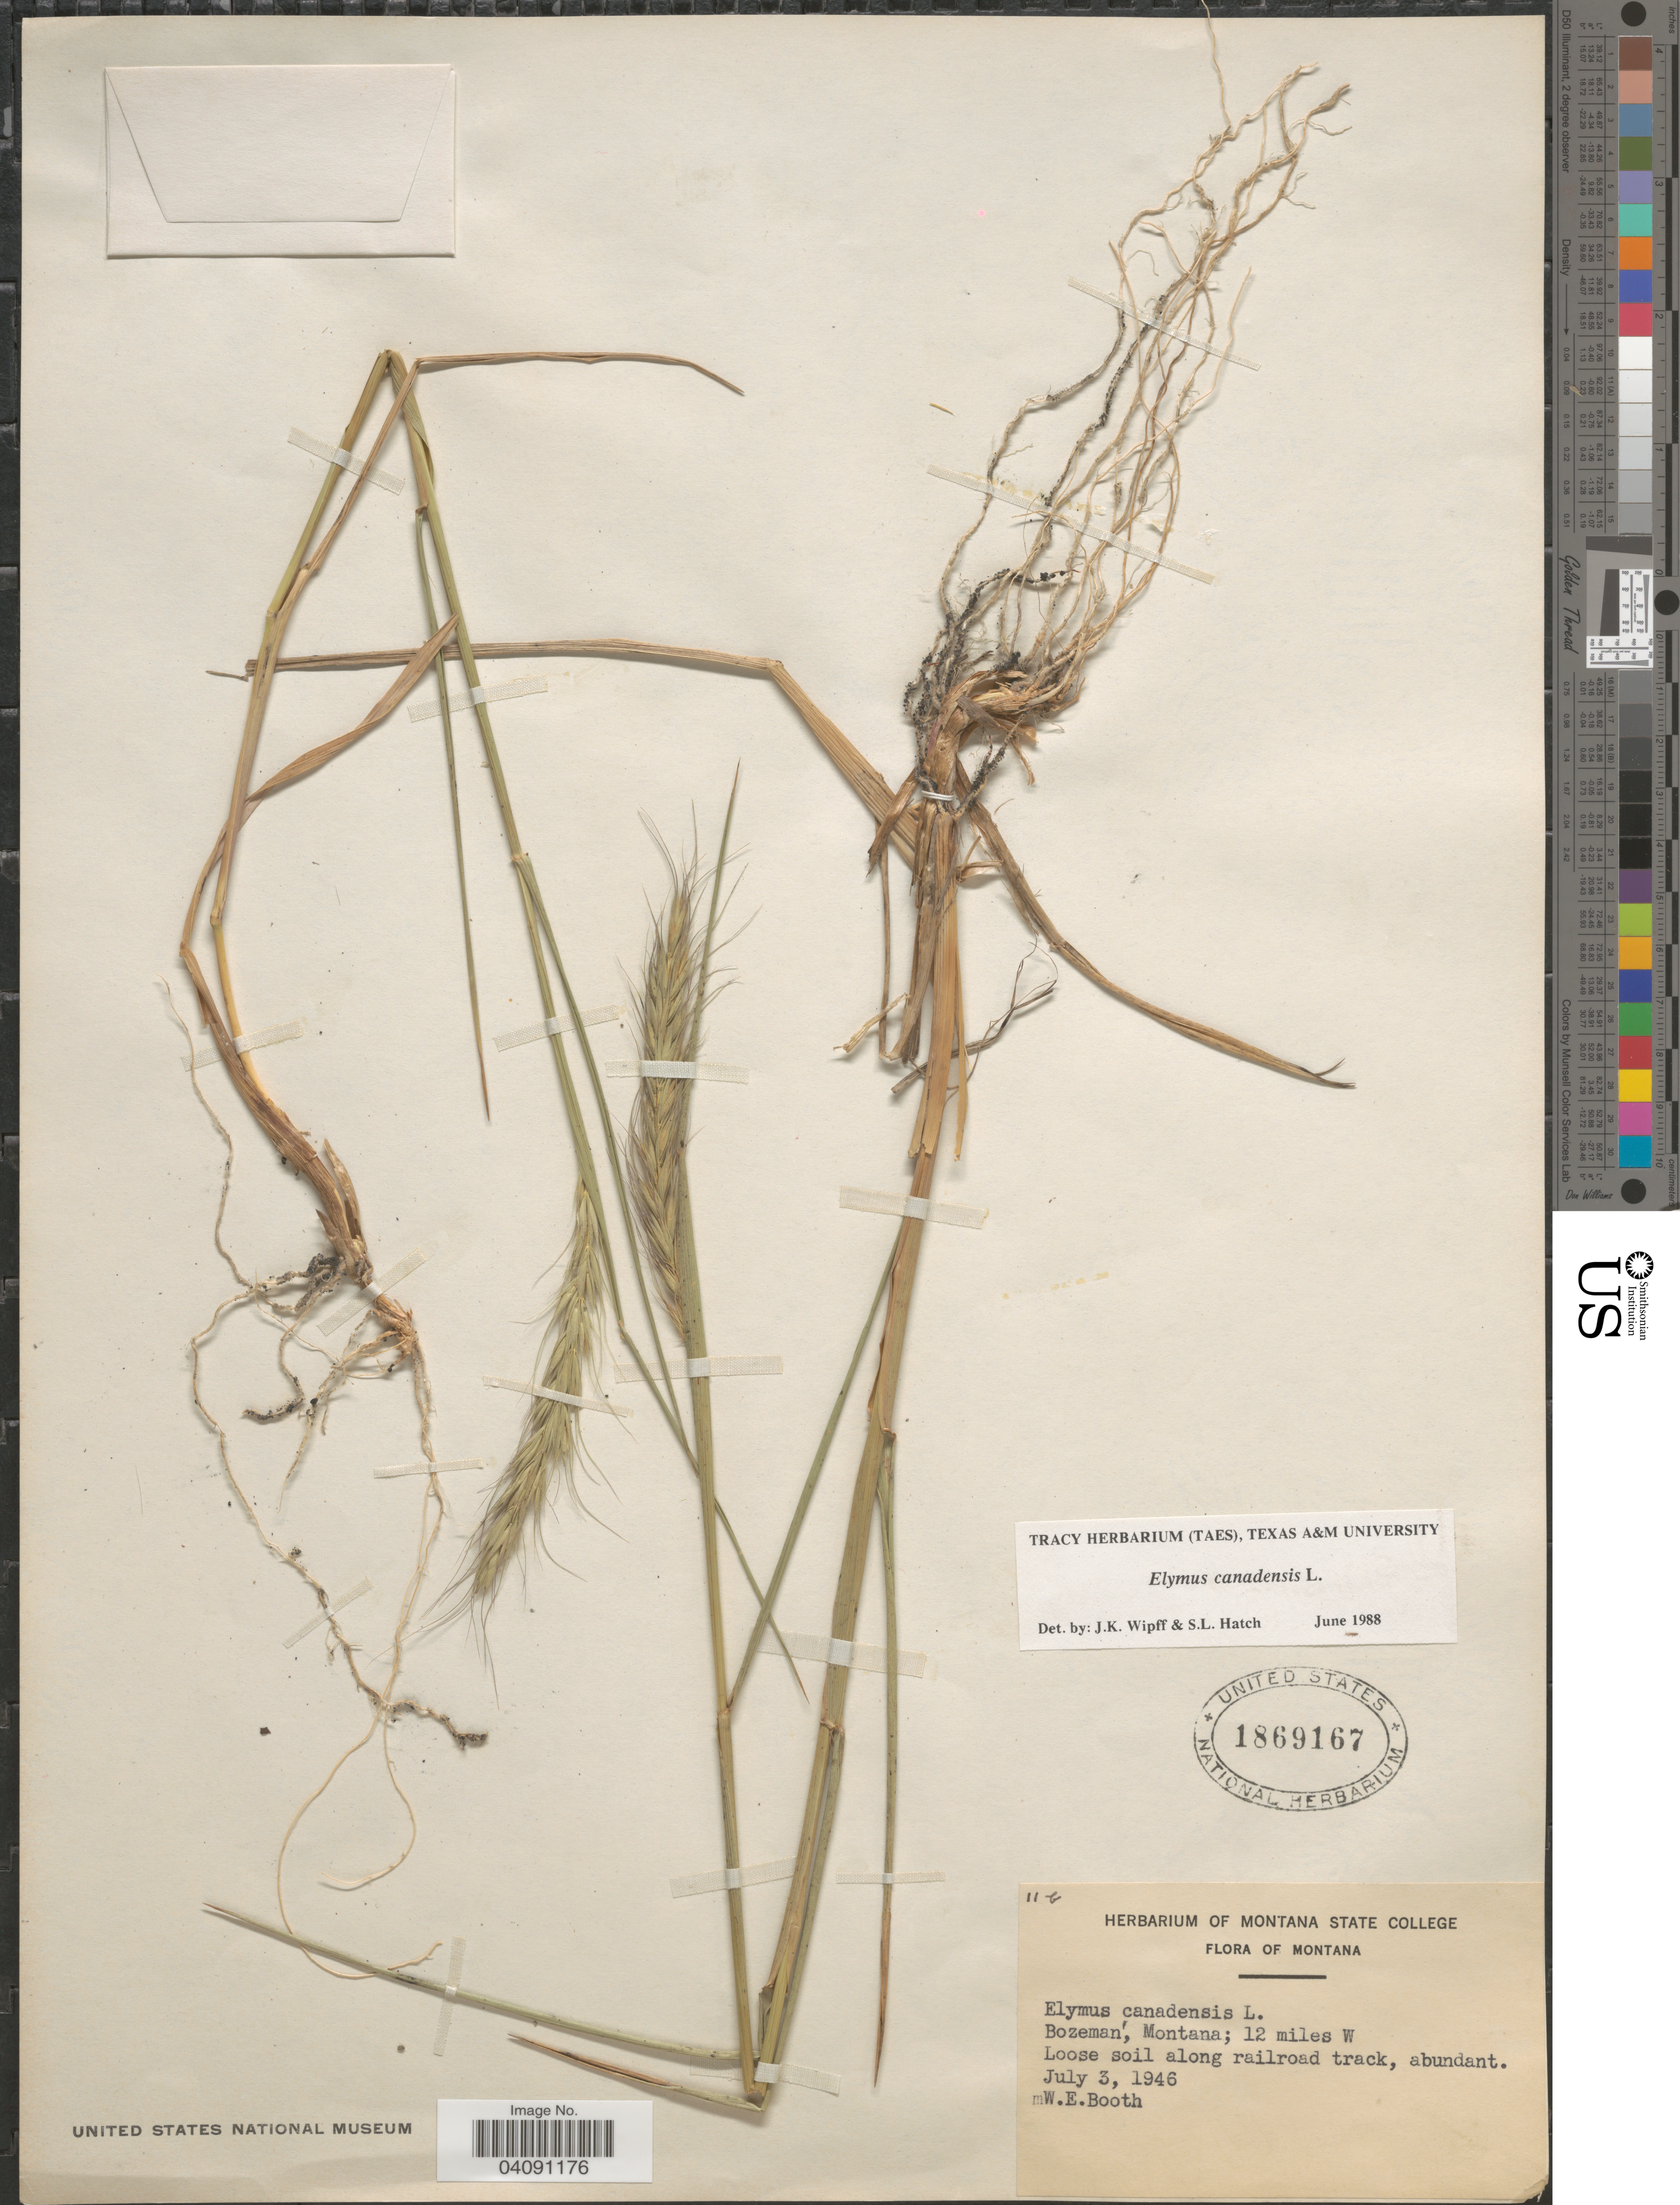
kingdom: Plantae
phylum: Tracheophyta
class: Liliopsida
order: Poales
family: Poaceae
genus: Elymus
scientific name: Elymus canadensis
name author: L.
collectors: W. Booth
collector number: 11b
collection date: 1946-07-03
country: United States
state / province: Montana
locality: Bozeman; 12 miles W.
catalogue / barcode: US 1869167